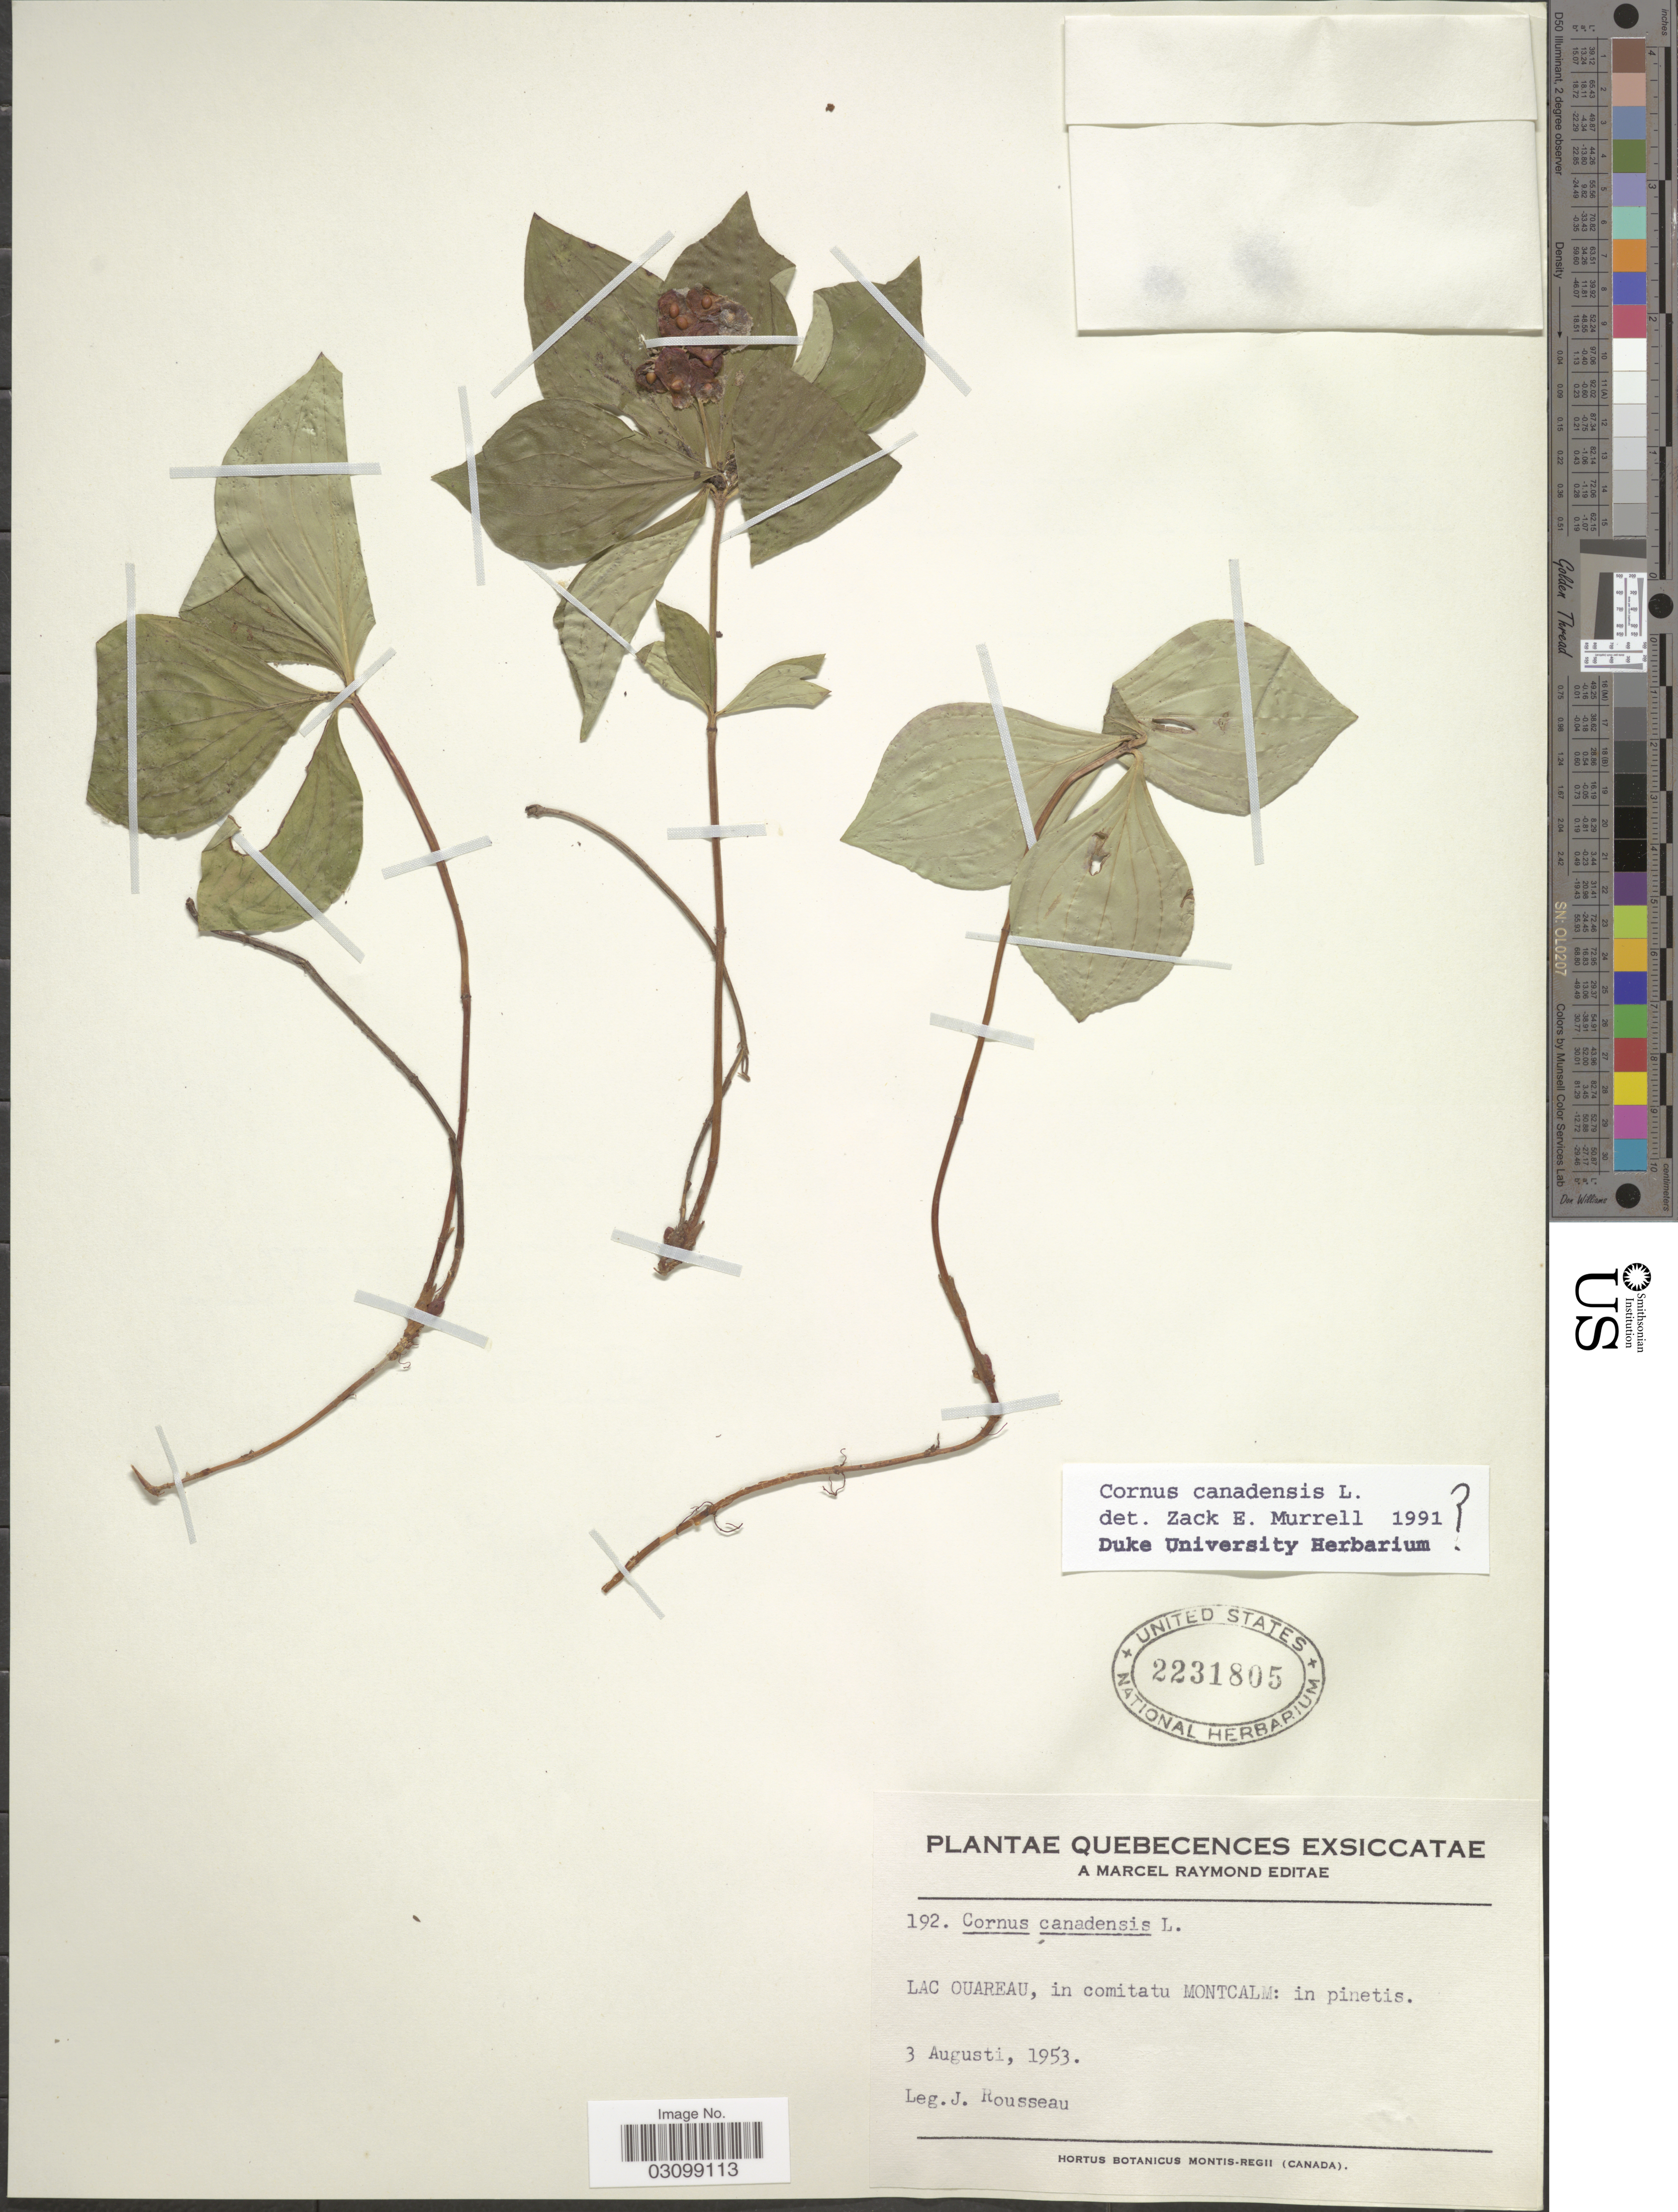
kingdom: Plantae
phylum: Tracheophyta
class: Magnoliopsida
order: Cornales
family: Cornaceae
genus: Cornus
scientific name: Cornus canadensis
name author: L.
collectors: J. Rousseau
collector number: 192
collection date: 1953-08-03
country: Canada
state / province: Quebec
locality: Lac Ouareau, in comitatu Montcalm: in pinetis.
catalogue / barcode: US 2231805